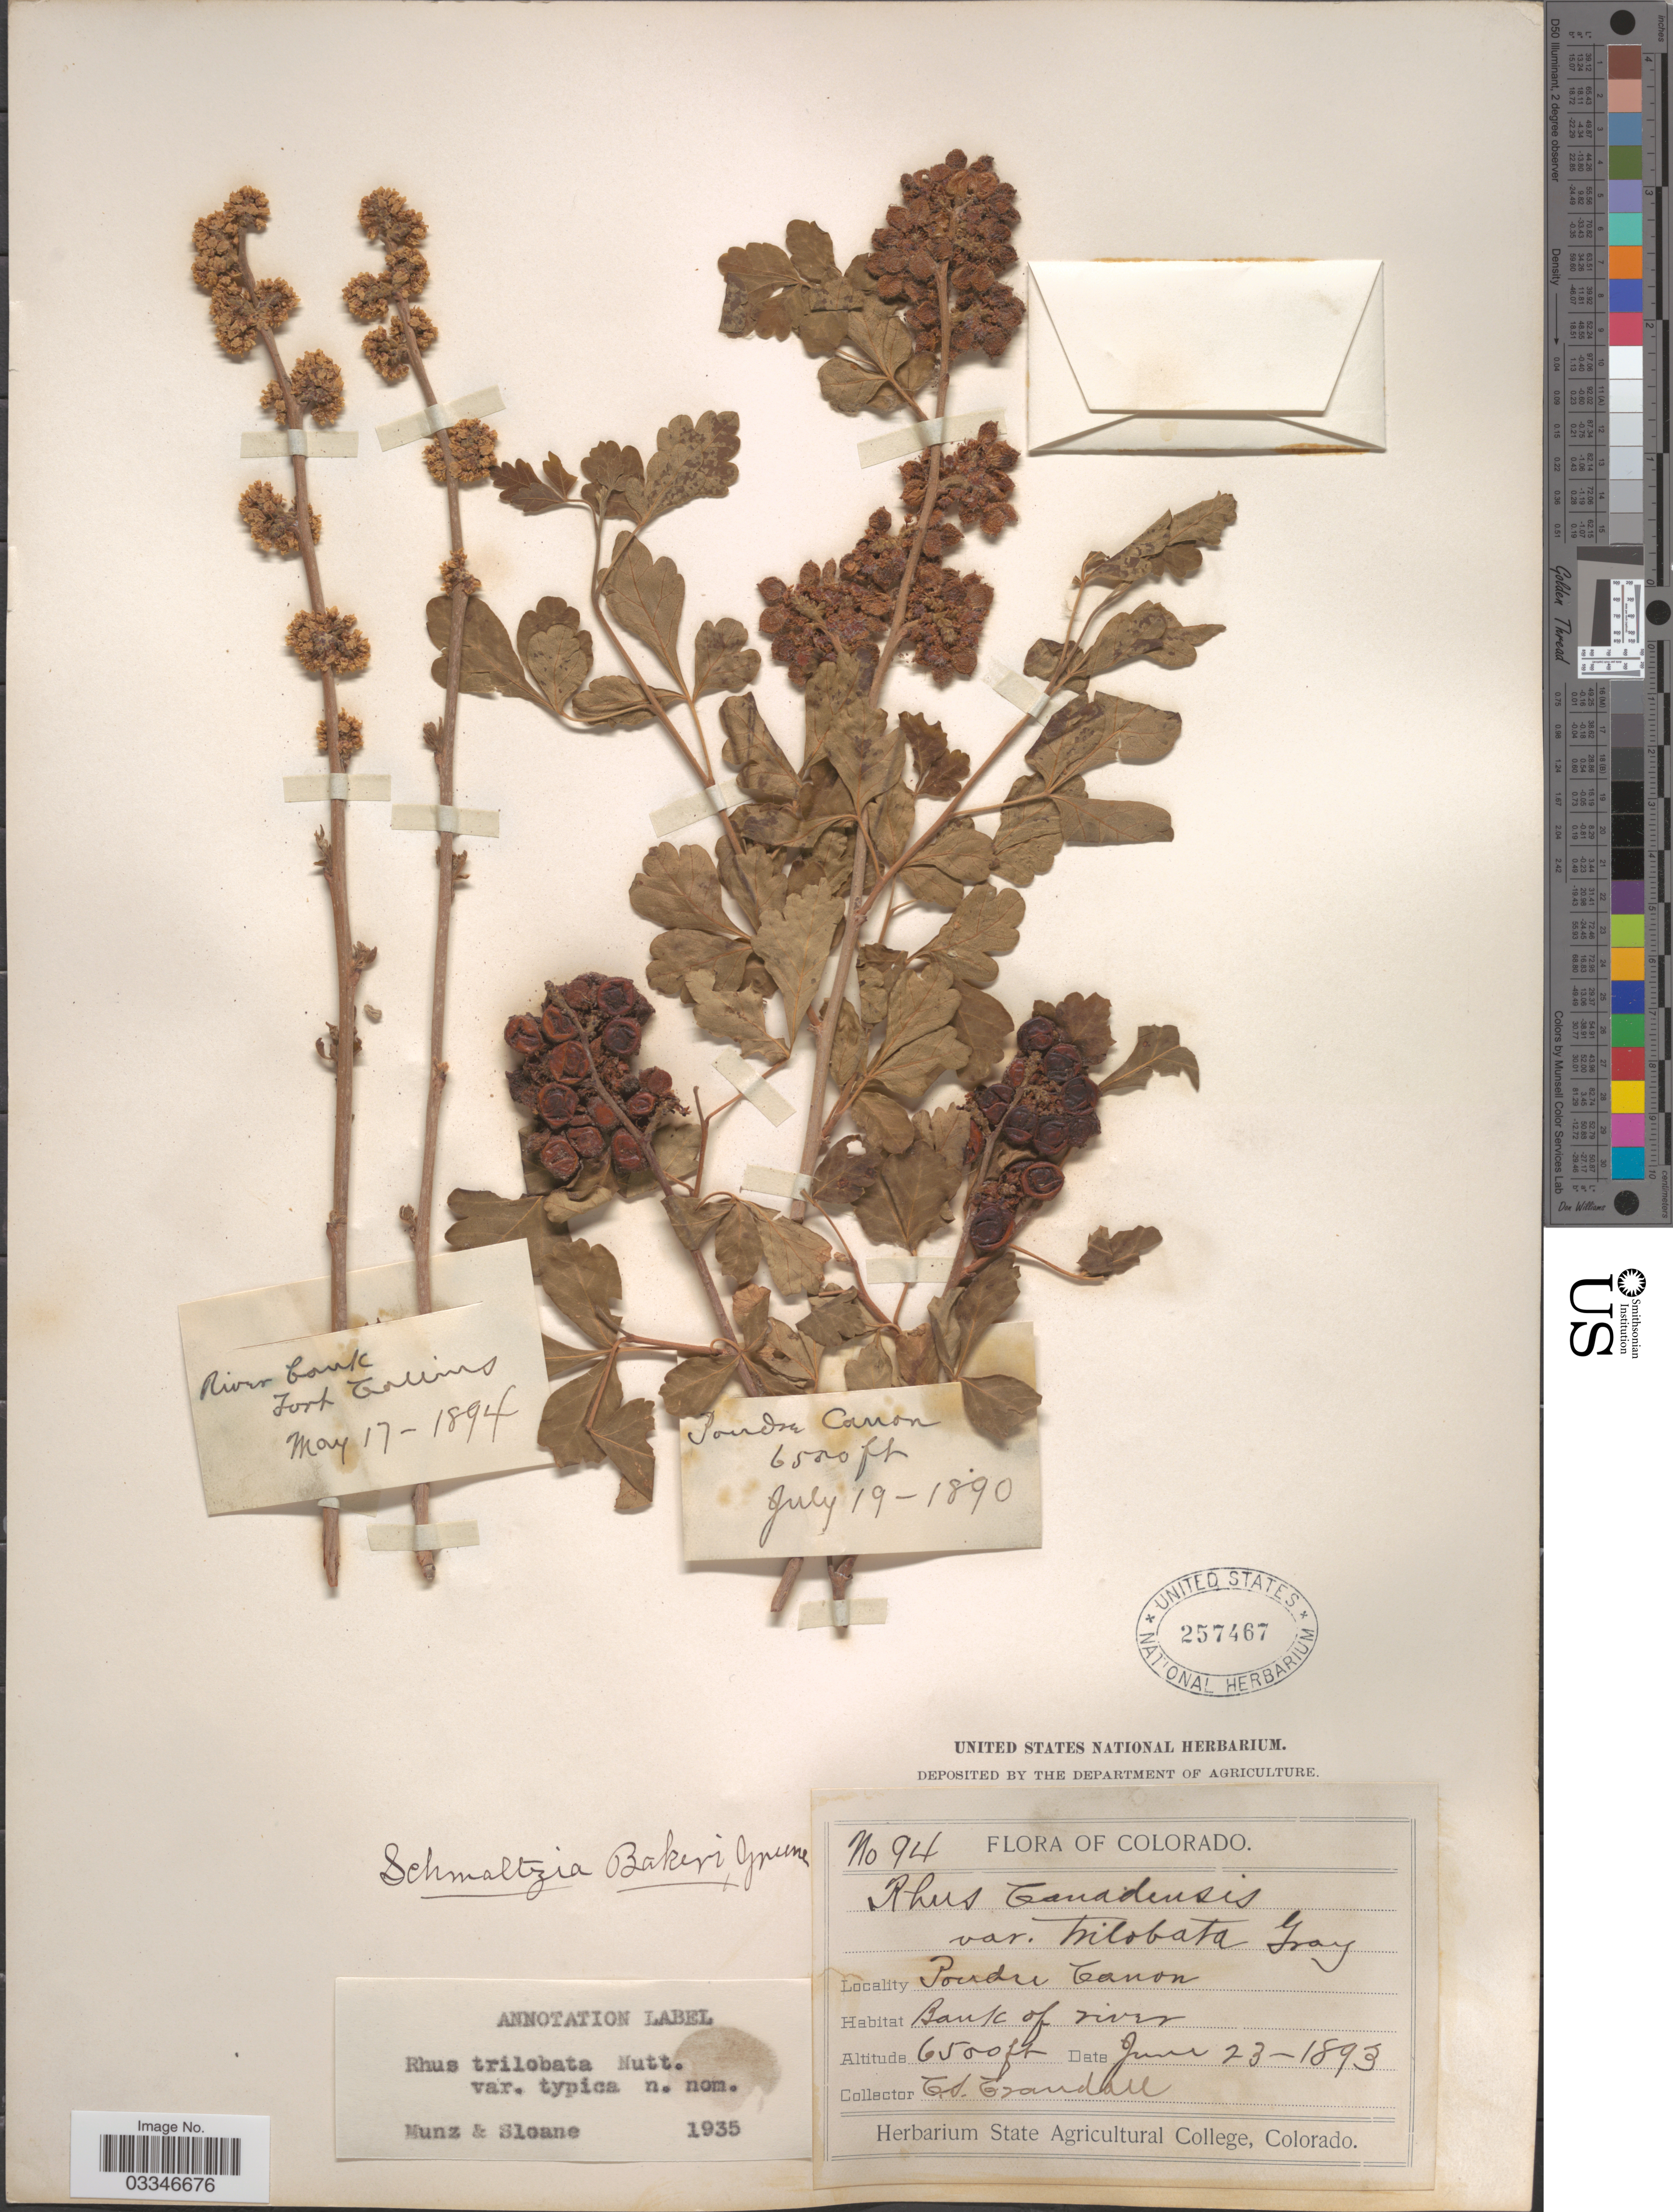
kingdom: Plantae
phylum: Tracheophyta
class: Magnoliopsida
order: Sapindales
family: Anacardiaceae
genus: Rhus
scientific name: Rhus trilobata var. typica Munz & Sloane ined.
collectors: C. Crandall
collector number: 94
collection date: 1890-07-19/1894-05-17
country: United States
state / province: Colorado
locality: Plant 1: River bank. Fort. Collins.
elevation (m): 1981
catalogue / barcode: US 257467